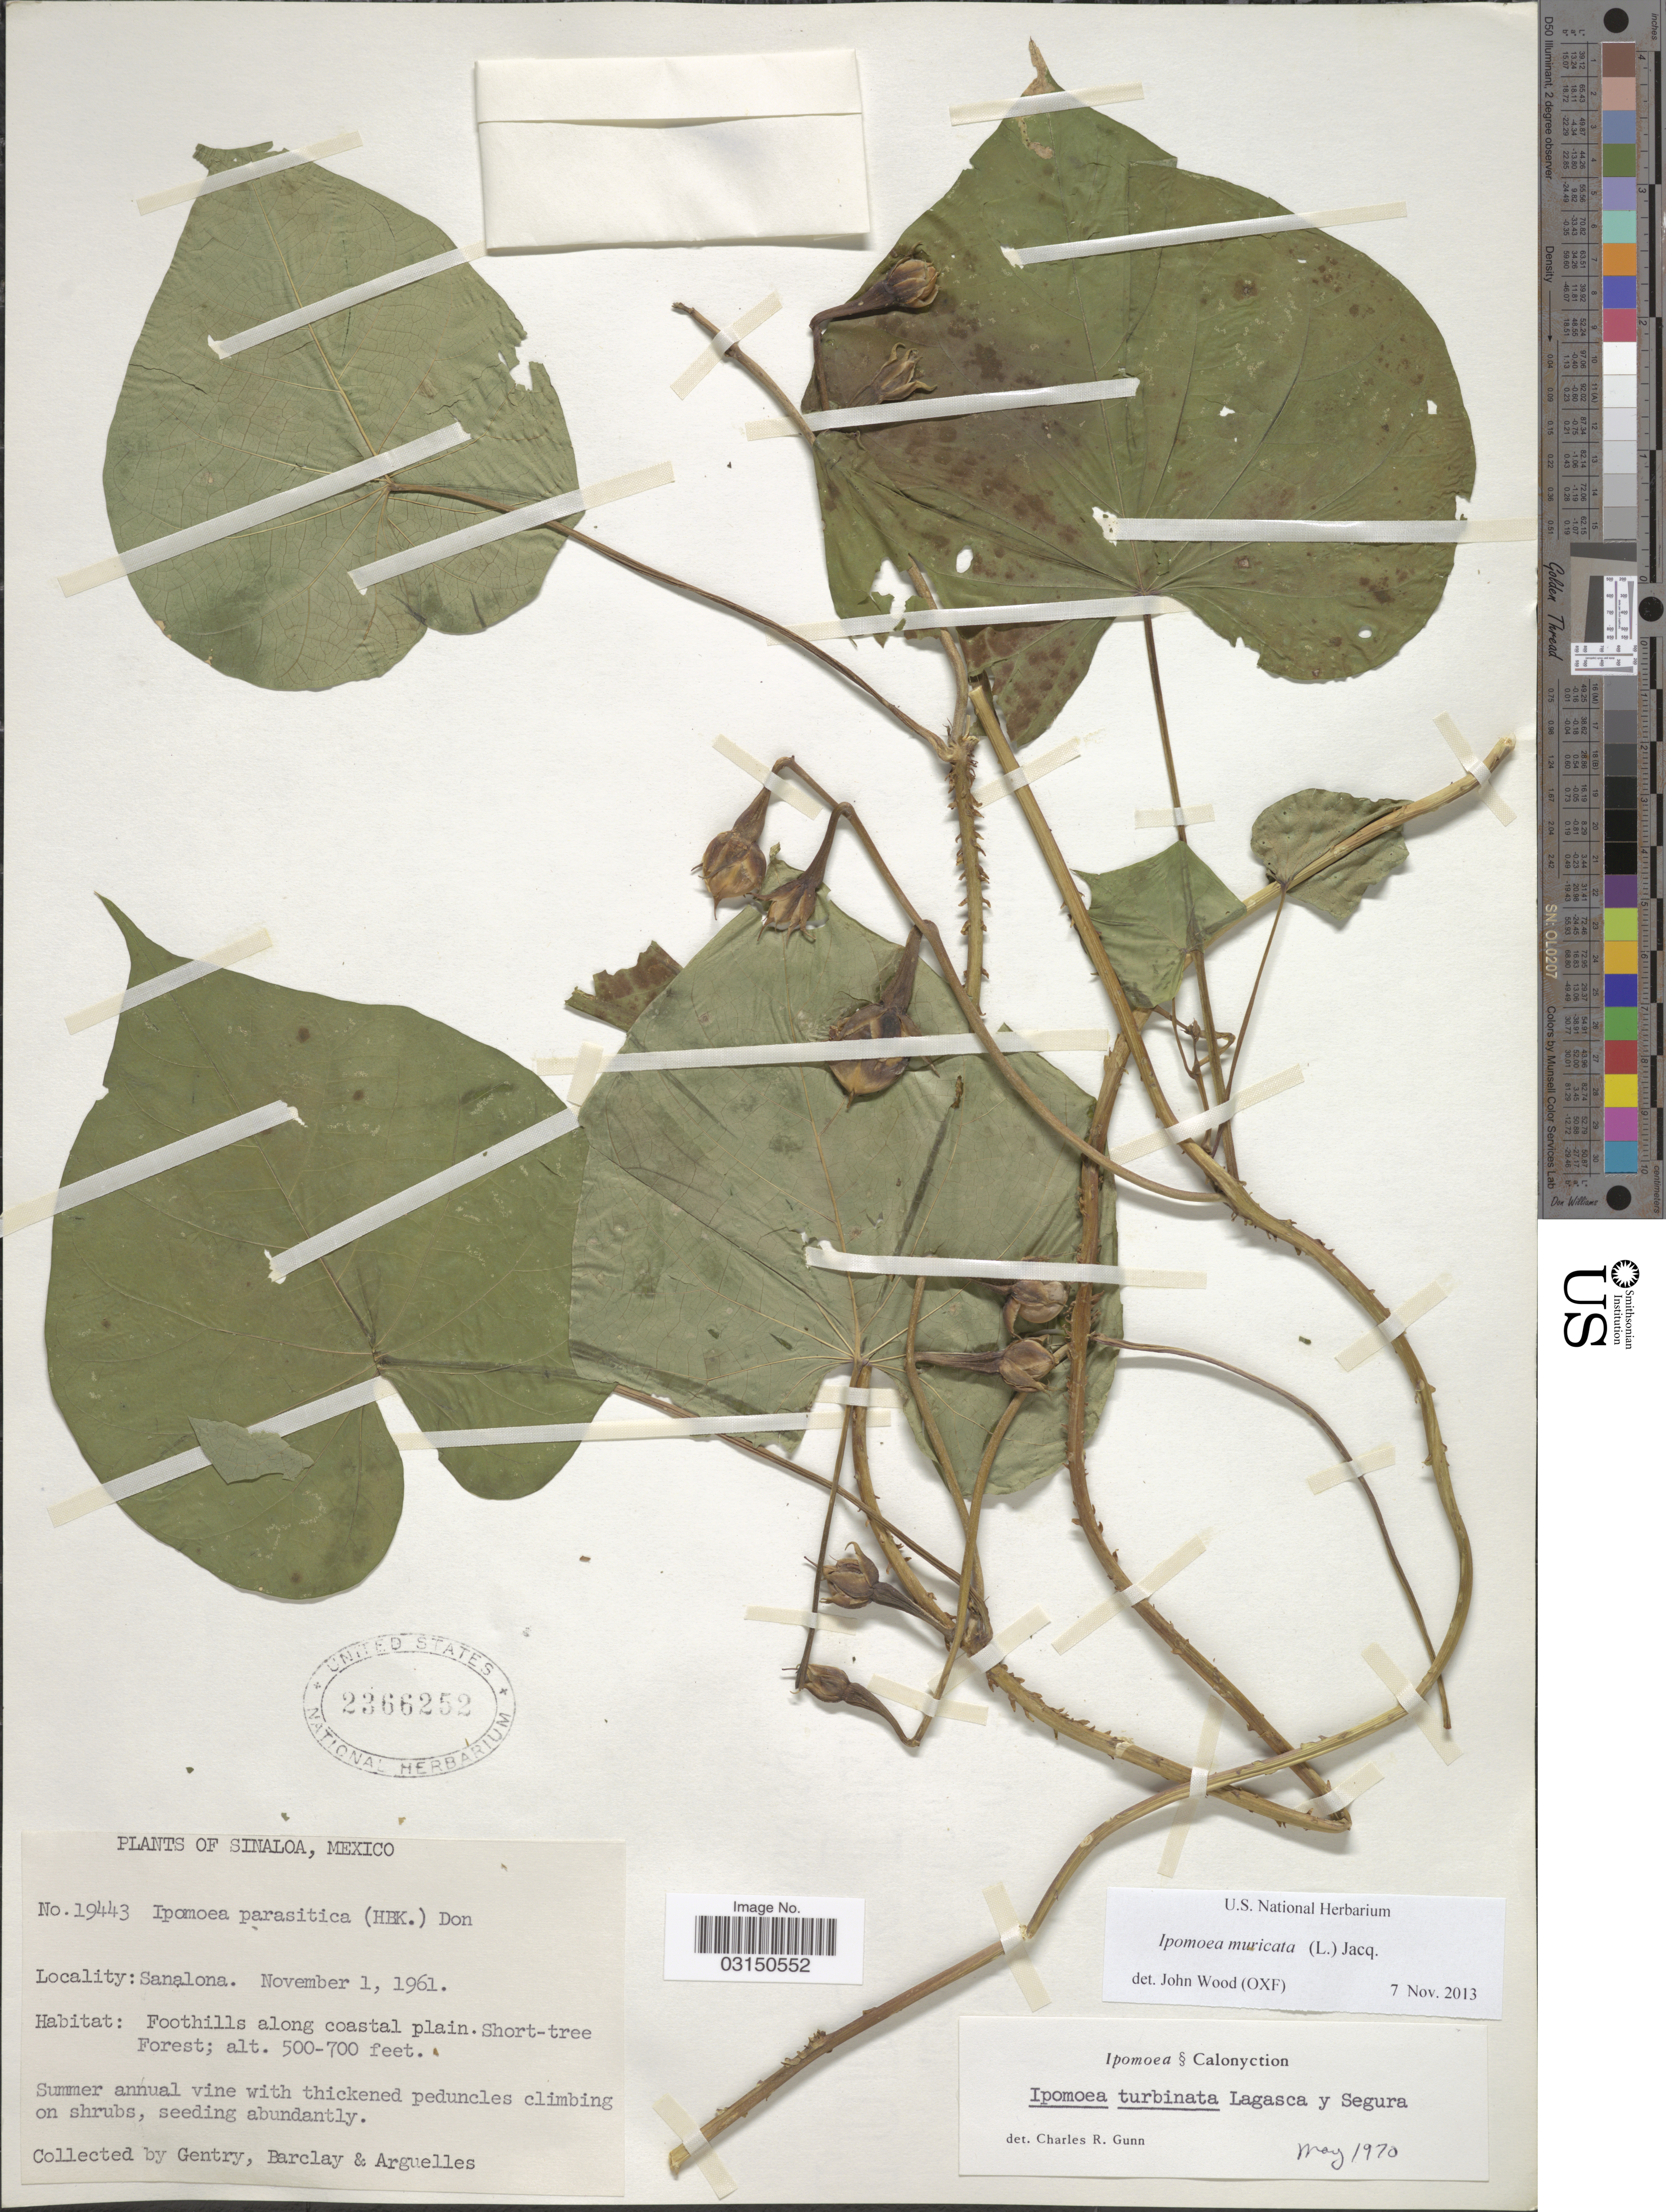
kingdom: Plantae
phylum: Tracheophyta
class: Magnoliopsida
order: Solanales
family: Convolvulaceae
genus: Ipomoea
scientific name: Ipomoea muricata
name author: (L.) Jacq.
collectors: Gentry, --, -- Barclay & Arguelles, --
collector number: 19443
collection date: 1961-11-01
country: Mexico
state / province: Sinaloa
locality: Sanalona.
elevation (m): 152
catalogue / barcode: US 2366252